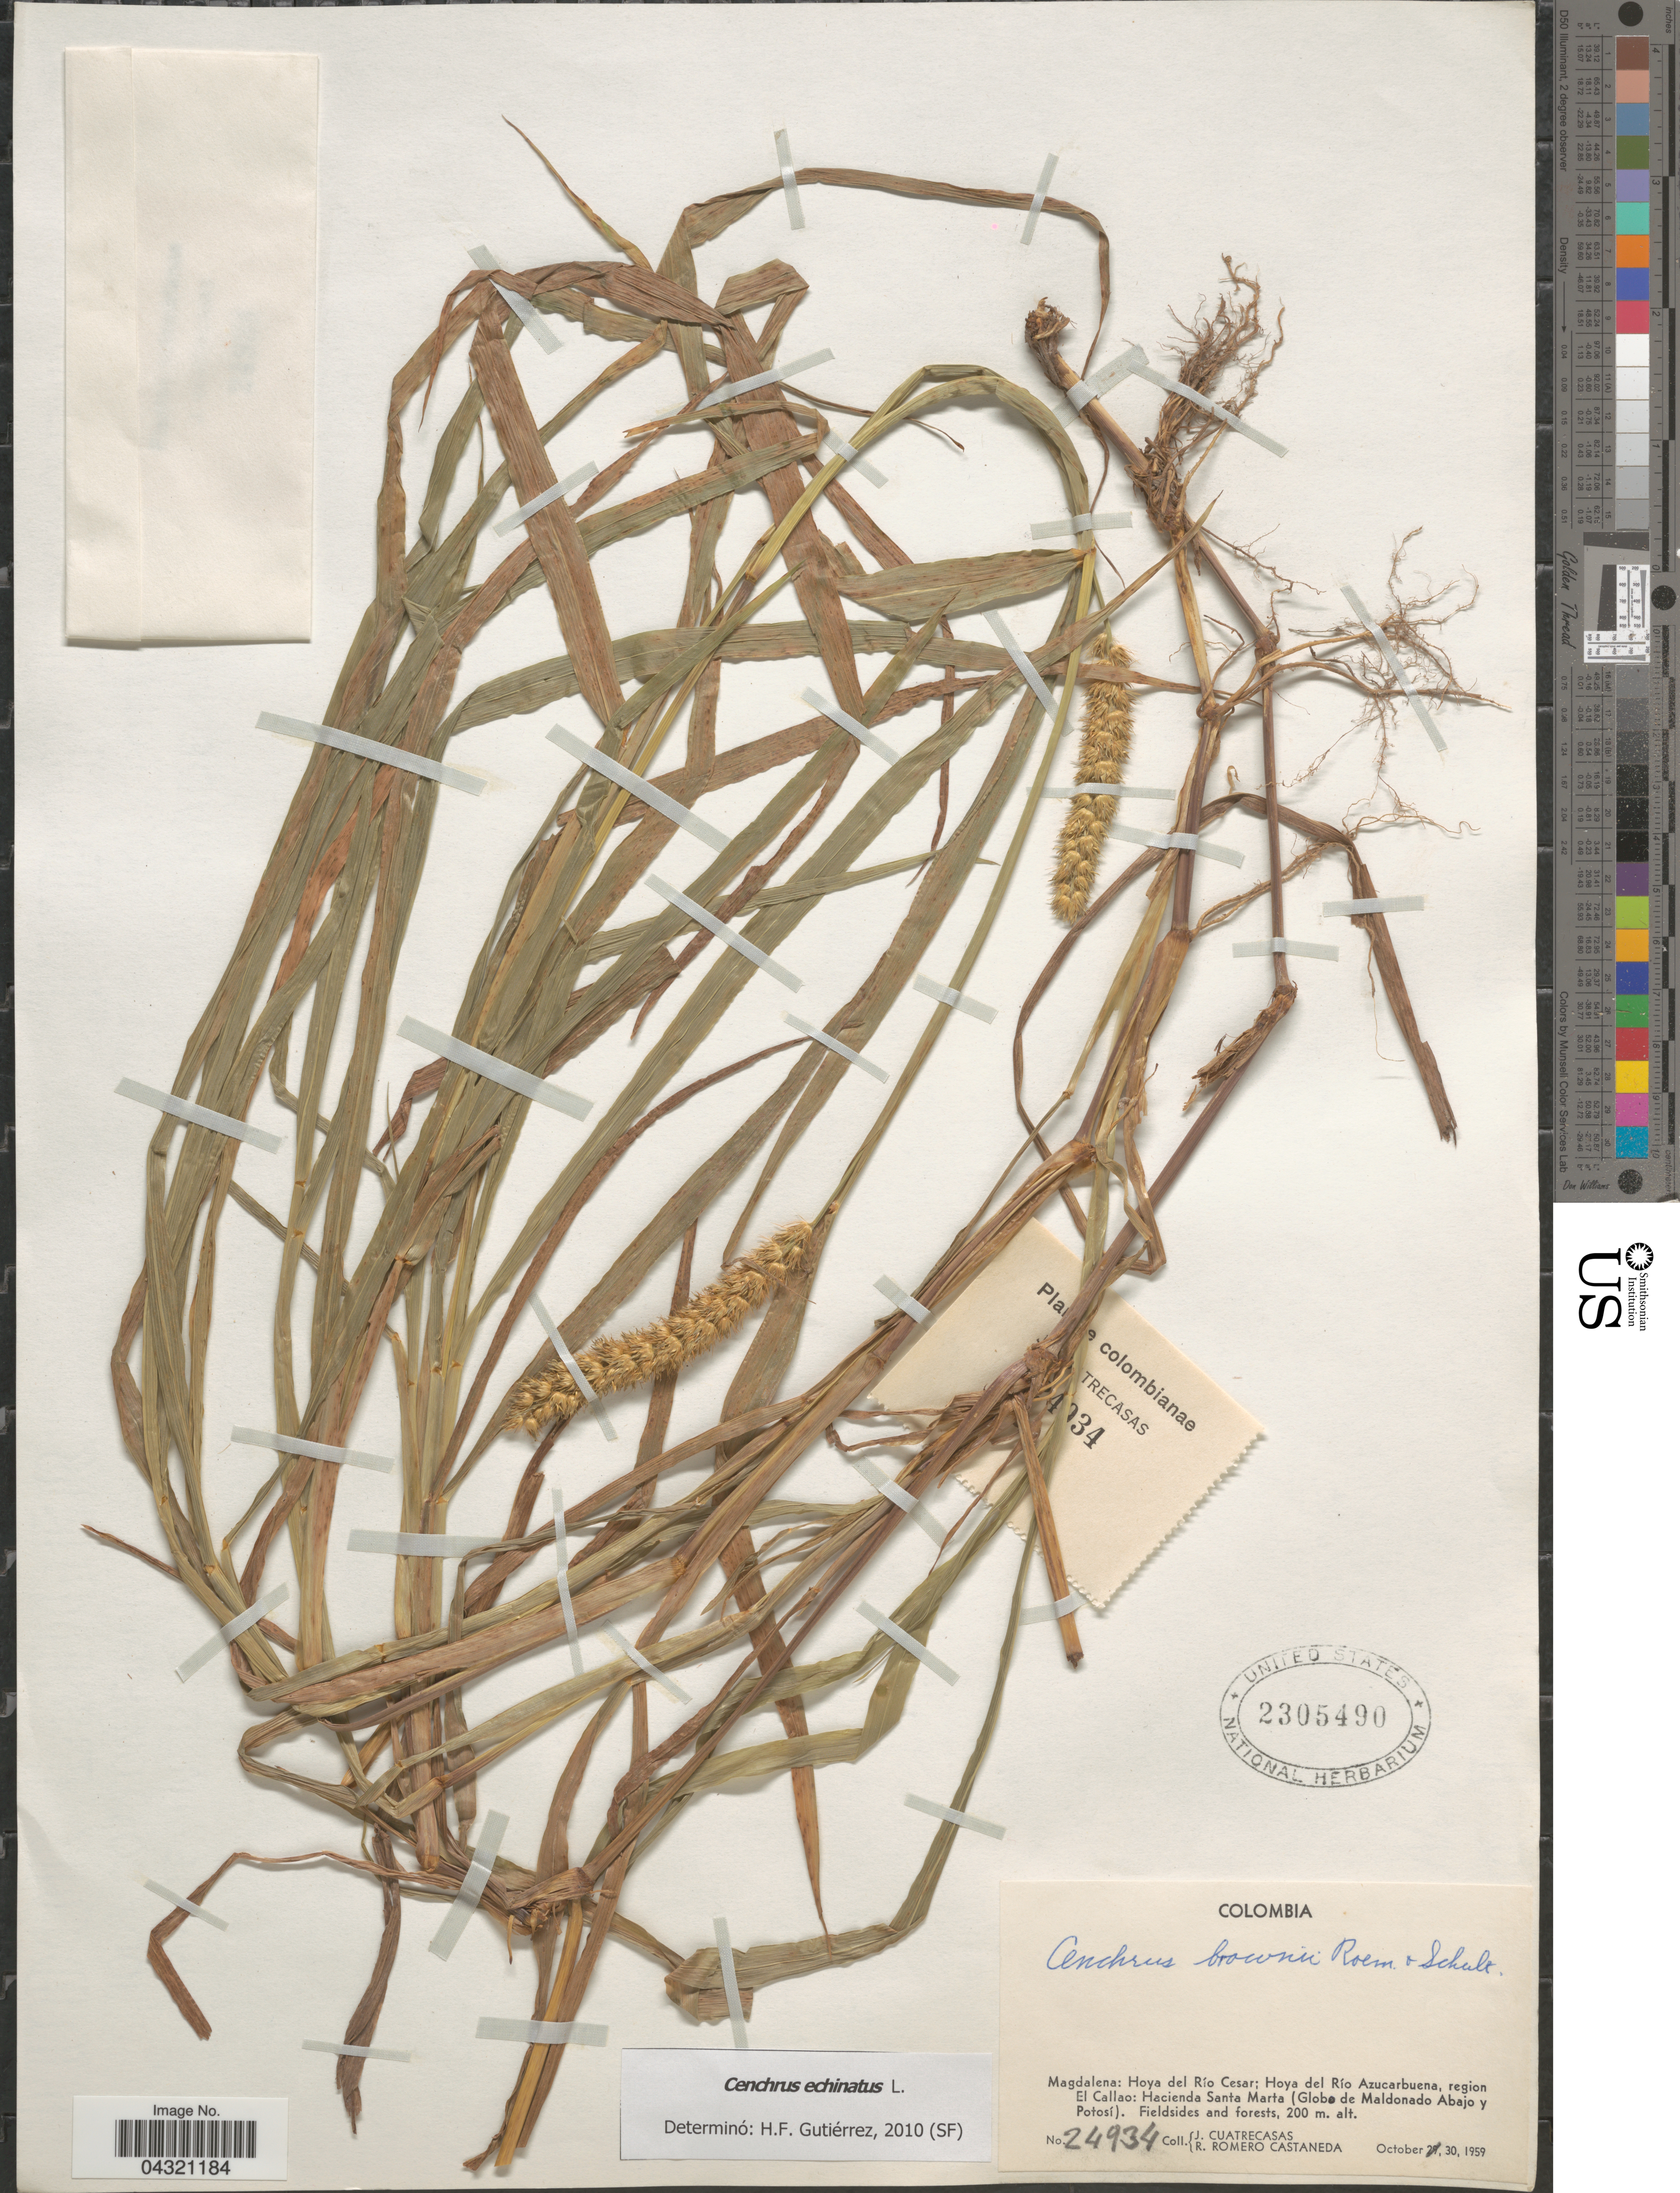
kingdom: Plantae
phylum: Tracheophyta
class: Liliopsida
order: Poales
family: Poaceae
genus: Cenchrus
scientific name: Cenchrus echinatus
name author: L.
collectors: J. Cuatrecasas & R. Romero Castañeda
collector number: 24934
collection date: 1959-10-30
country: Colombia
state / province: Magdalena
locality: Hoya del Río Cesar; Hoya del Río Azucarbuena, region El Callao: Hacienda Santa Marta (Globo [interpreted] de Maldonado Abajo y Potosí).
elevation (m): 200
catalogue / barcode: US 2305490